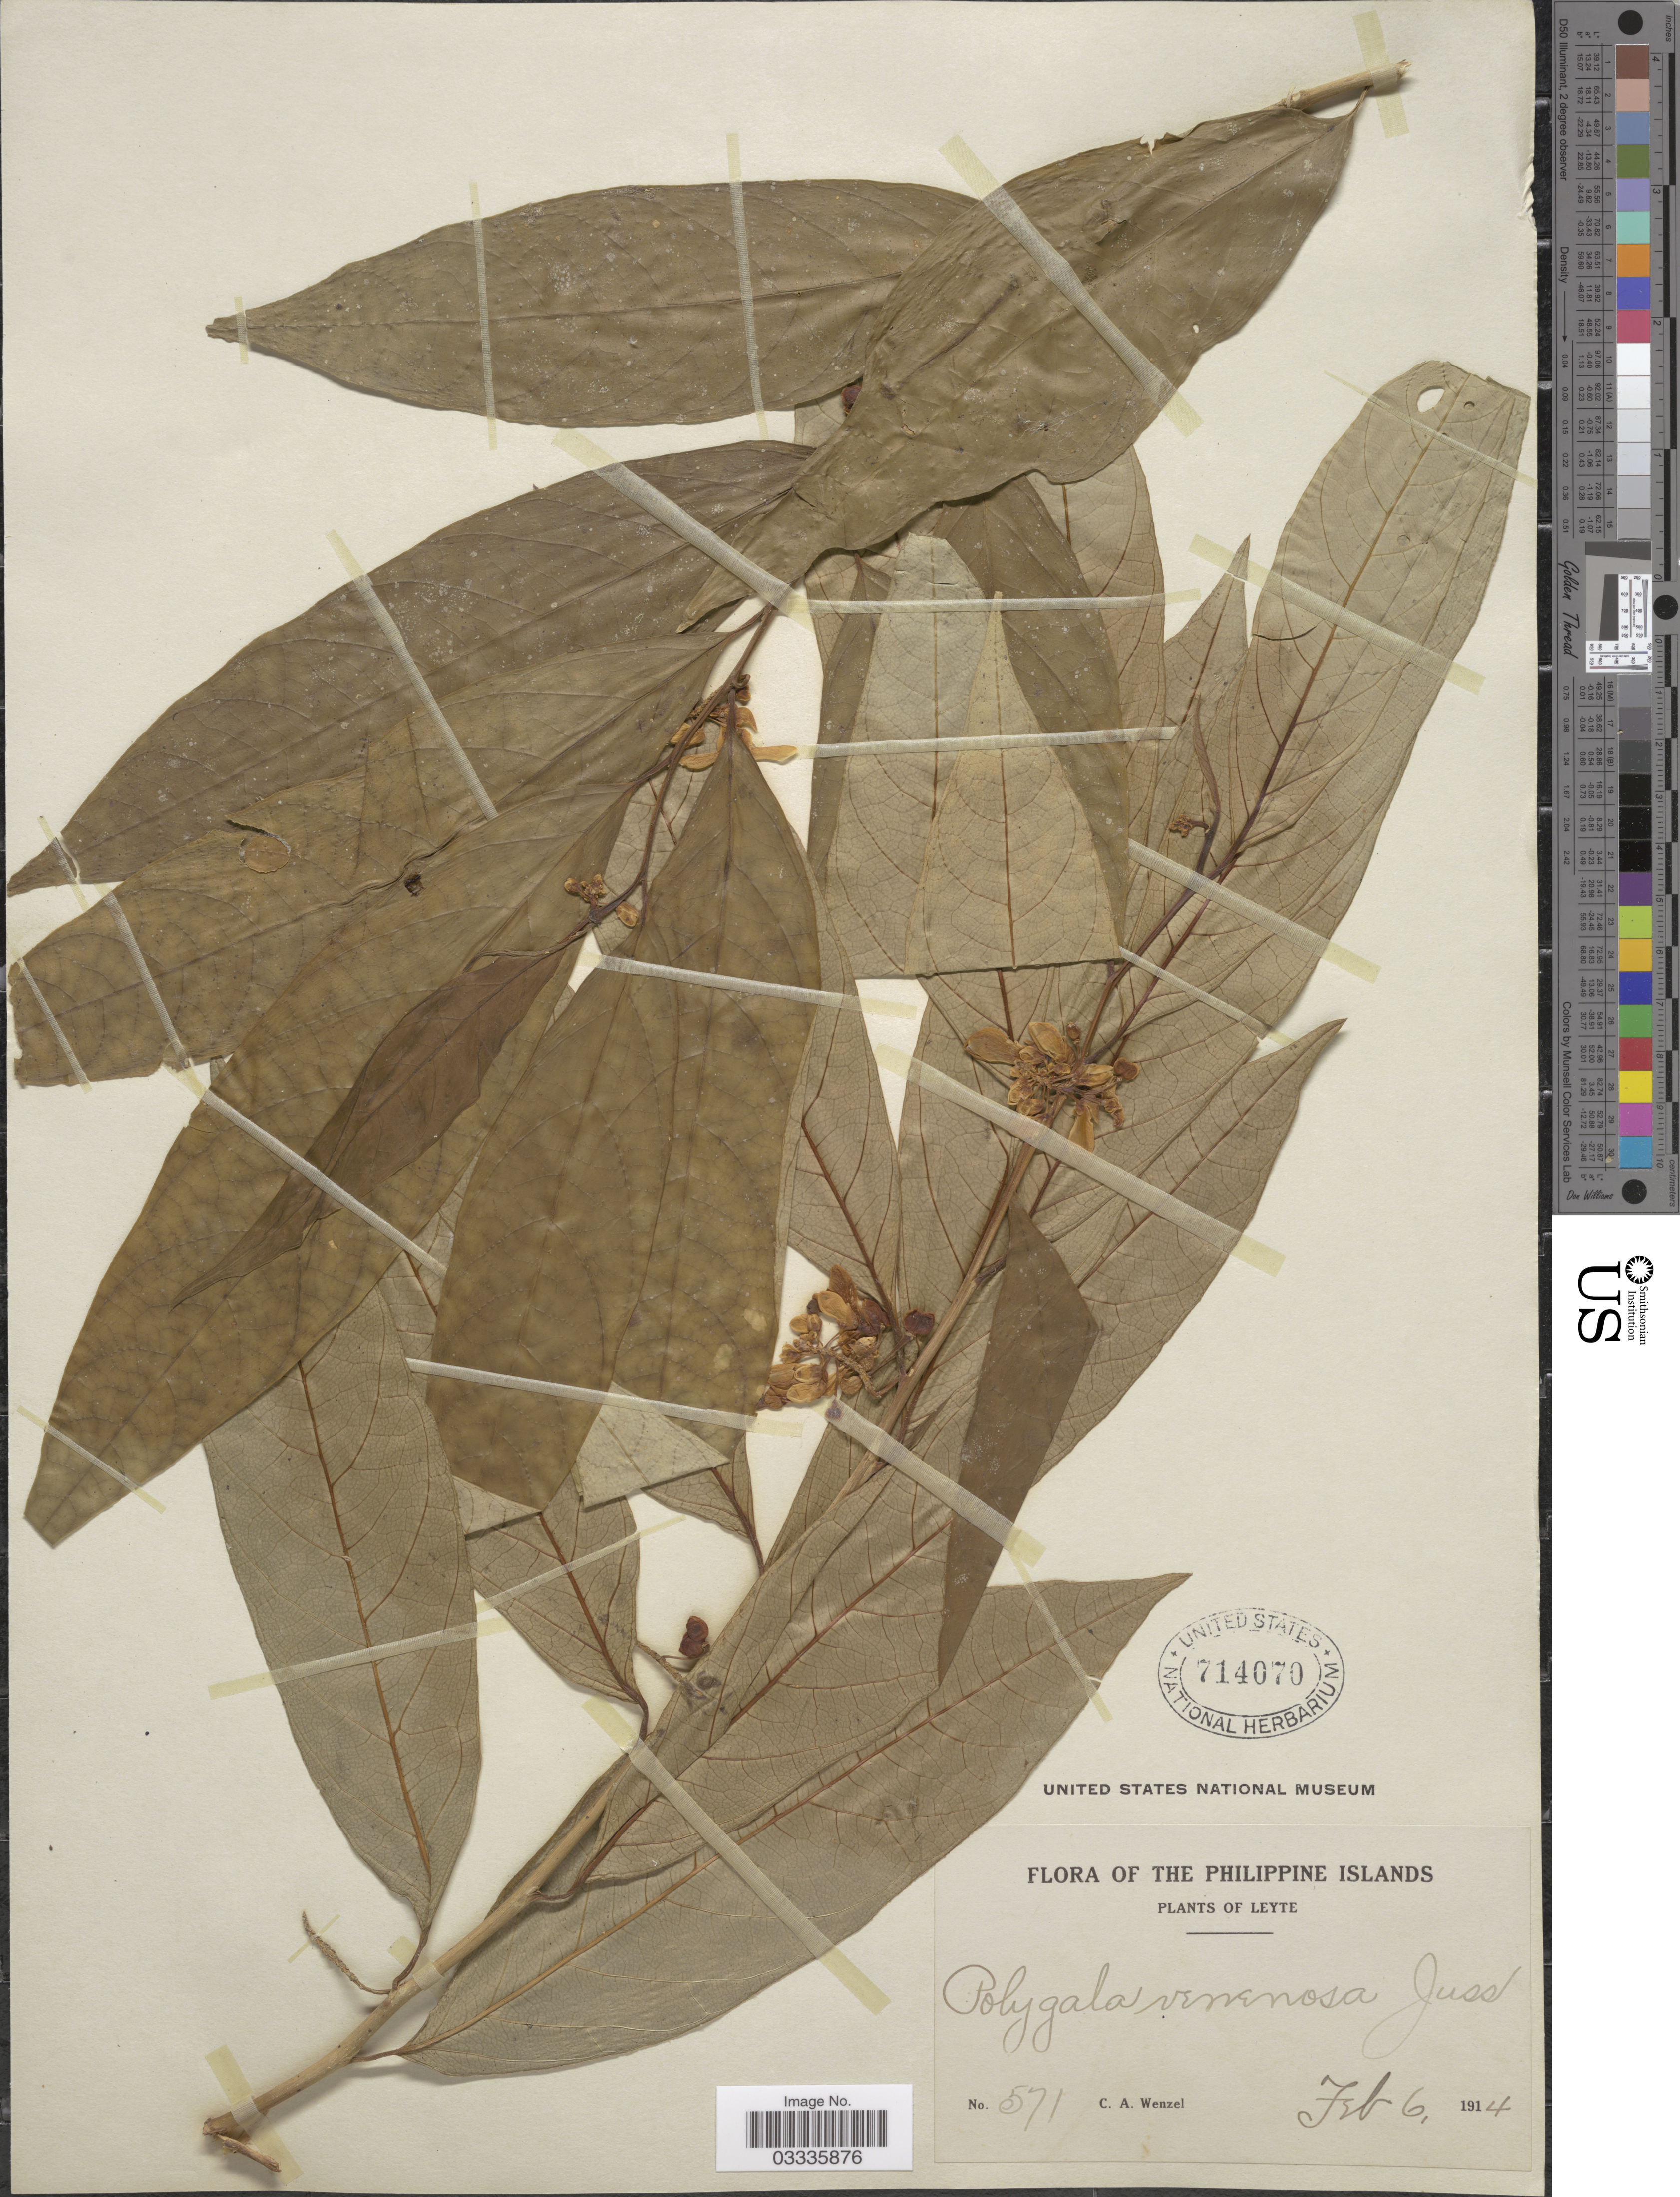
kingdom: Plantae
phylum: Tracheophyta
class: Magnoliopsida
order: Fabales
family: Polygalaceae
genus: Polygala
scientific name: Polygala venenosa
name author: Juss. ex Poir.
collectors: C. Wenzel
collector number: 571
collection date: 1914-02-06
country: Philippines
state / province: Eastern Visayas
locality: Leyte.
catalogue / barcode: US 714070